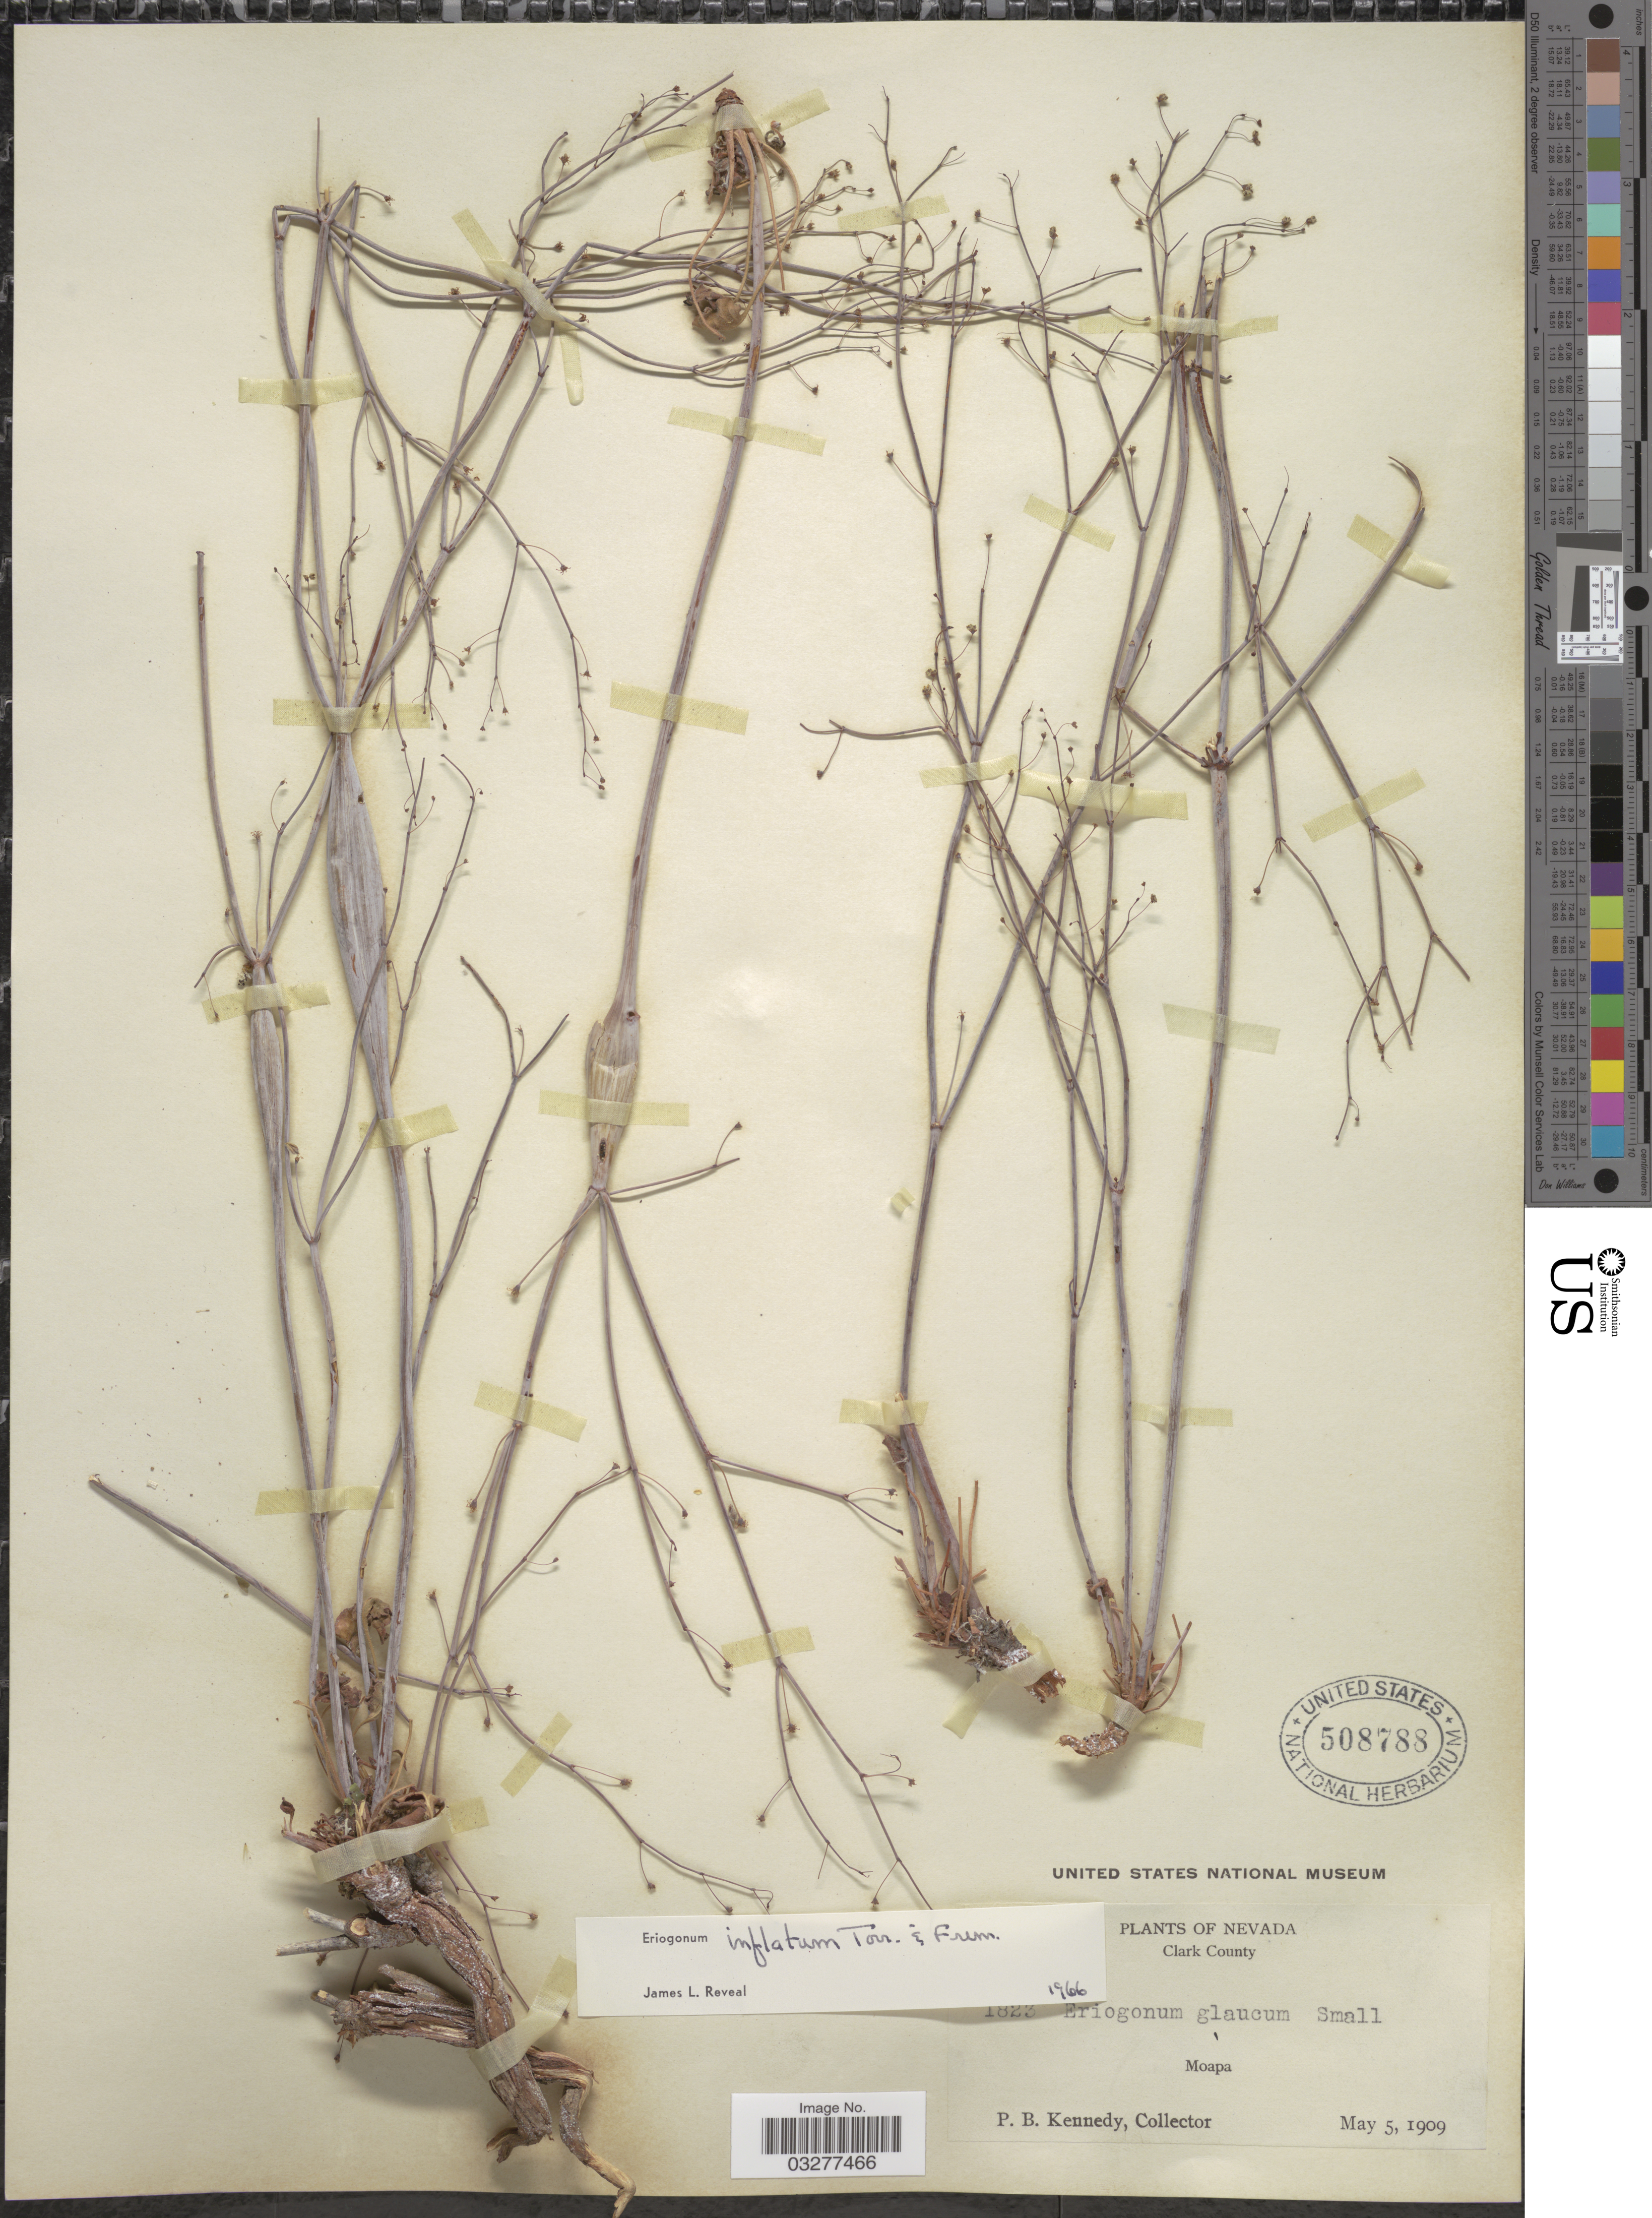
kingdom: Plantae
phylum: Tracheophyta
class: Magnoliopsida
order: Caryophyllales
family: Polygonaceae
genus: Eriogonum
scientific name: Eriogonum inflatum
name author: Torr. & Frém.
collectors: P. B. Kennedy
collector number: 1823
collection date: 1909-05-05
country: United States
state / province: Nevada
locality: Clark County. Moapa.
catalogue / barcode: US 508788